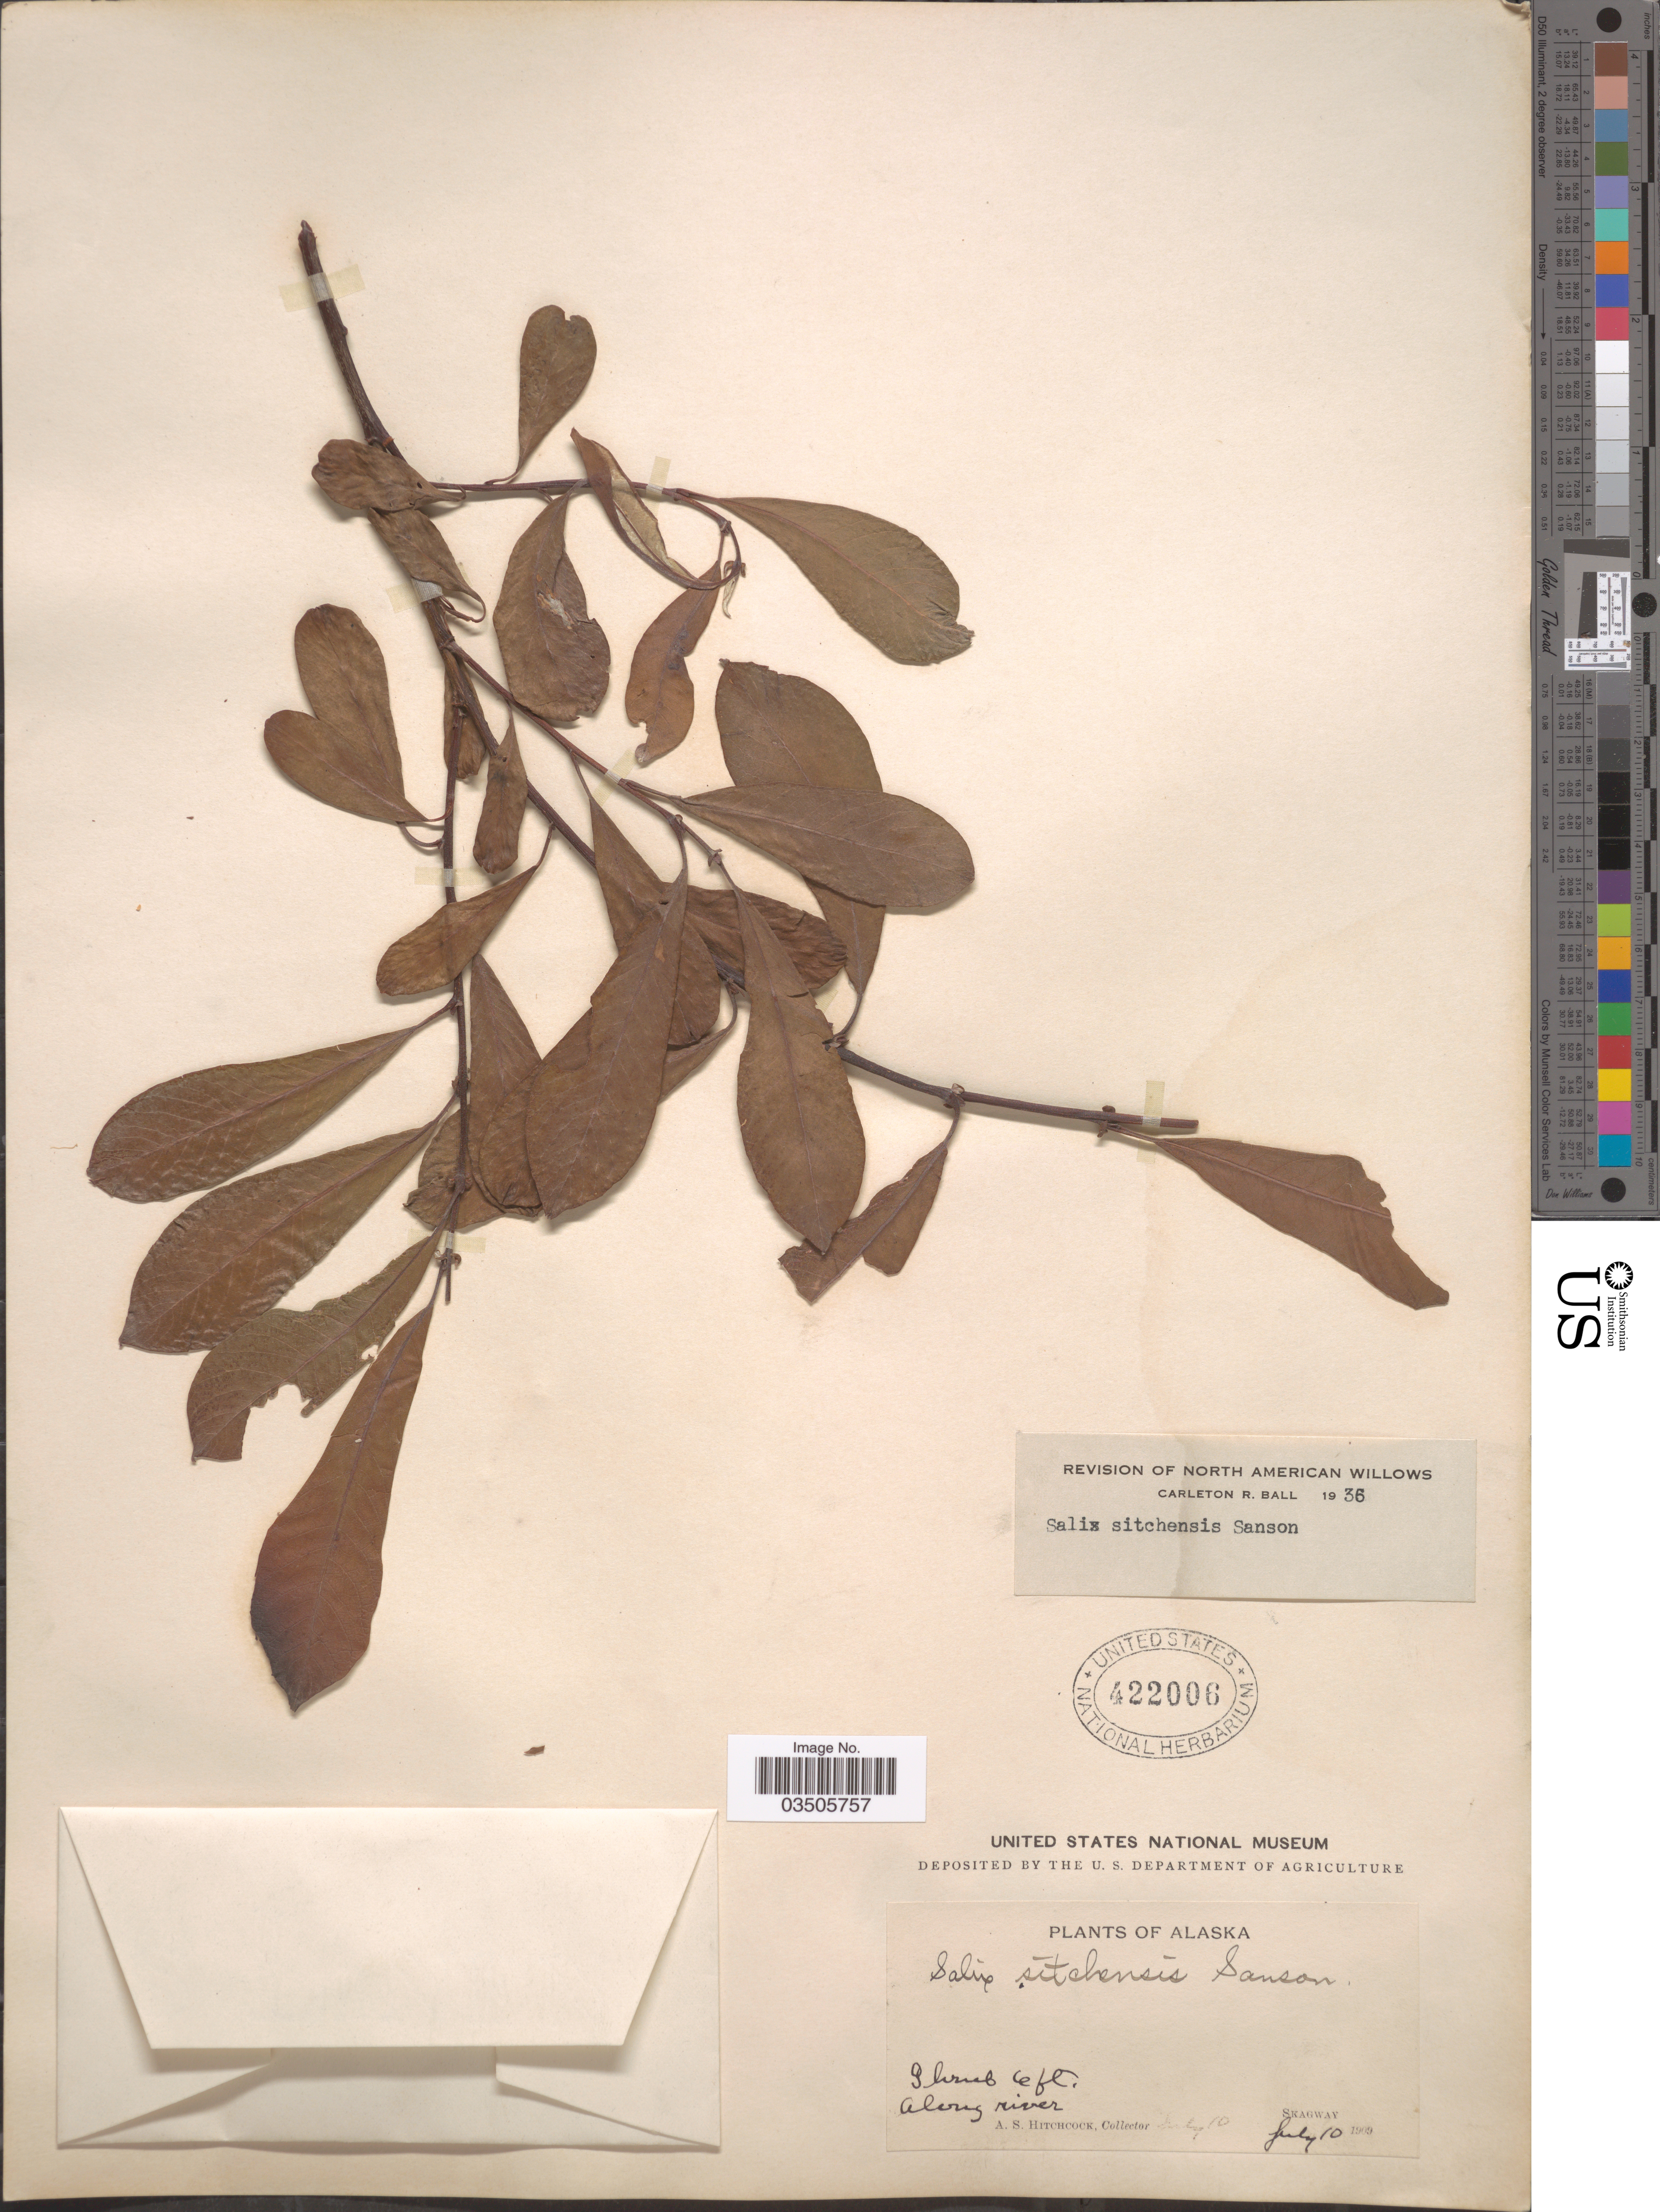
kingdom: Plantae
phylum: Tracheophyta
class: Magnoliopsida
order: Malpighiales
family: Salicaceae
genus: Salix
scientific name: Salix sitchensis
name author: Sanson ex Bong.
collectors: A. S. Hitchcock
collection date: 1909-07-10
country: United States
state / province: Alaska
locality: Skagway. Along river.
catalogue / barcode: US 422006